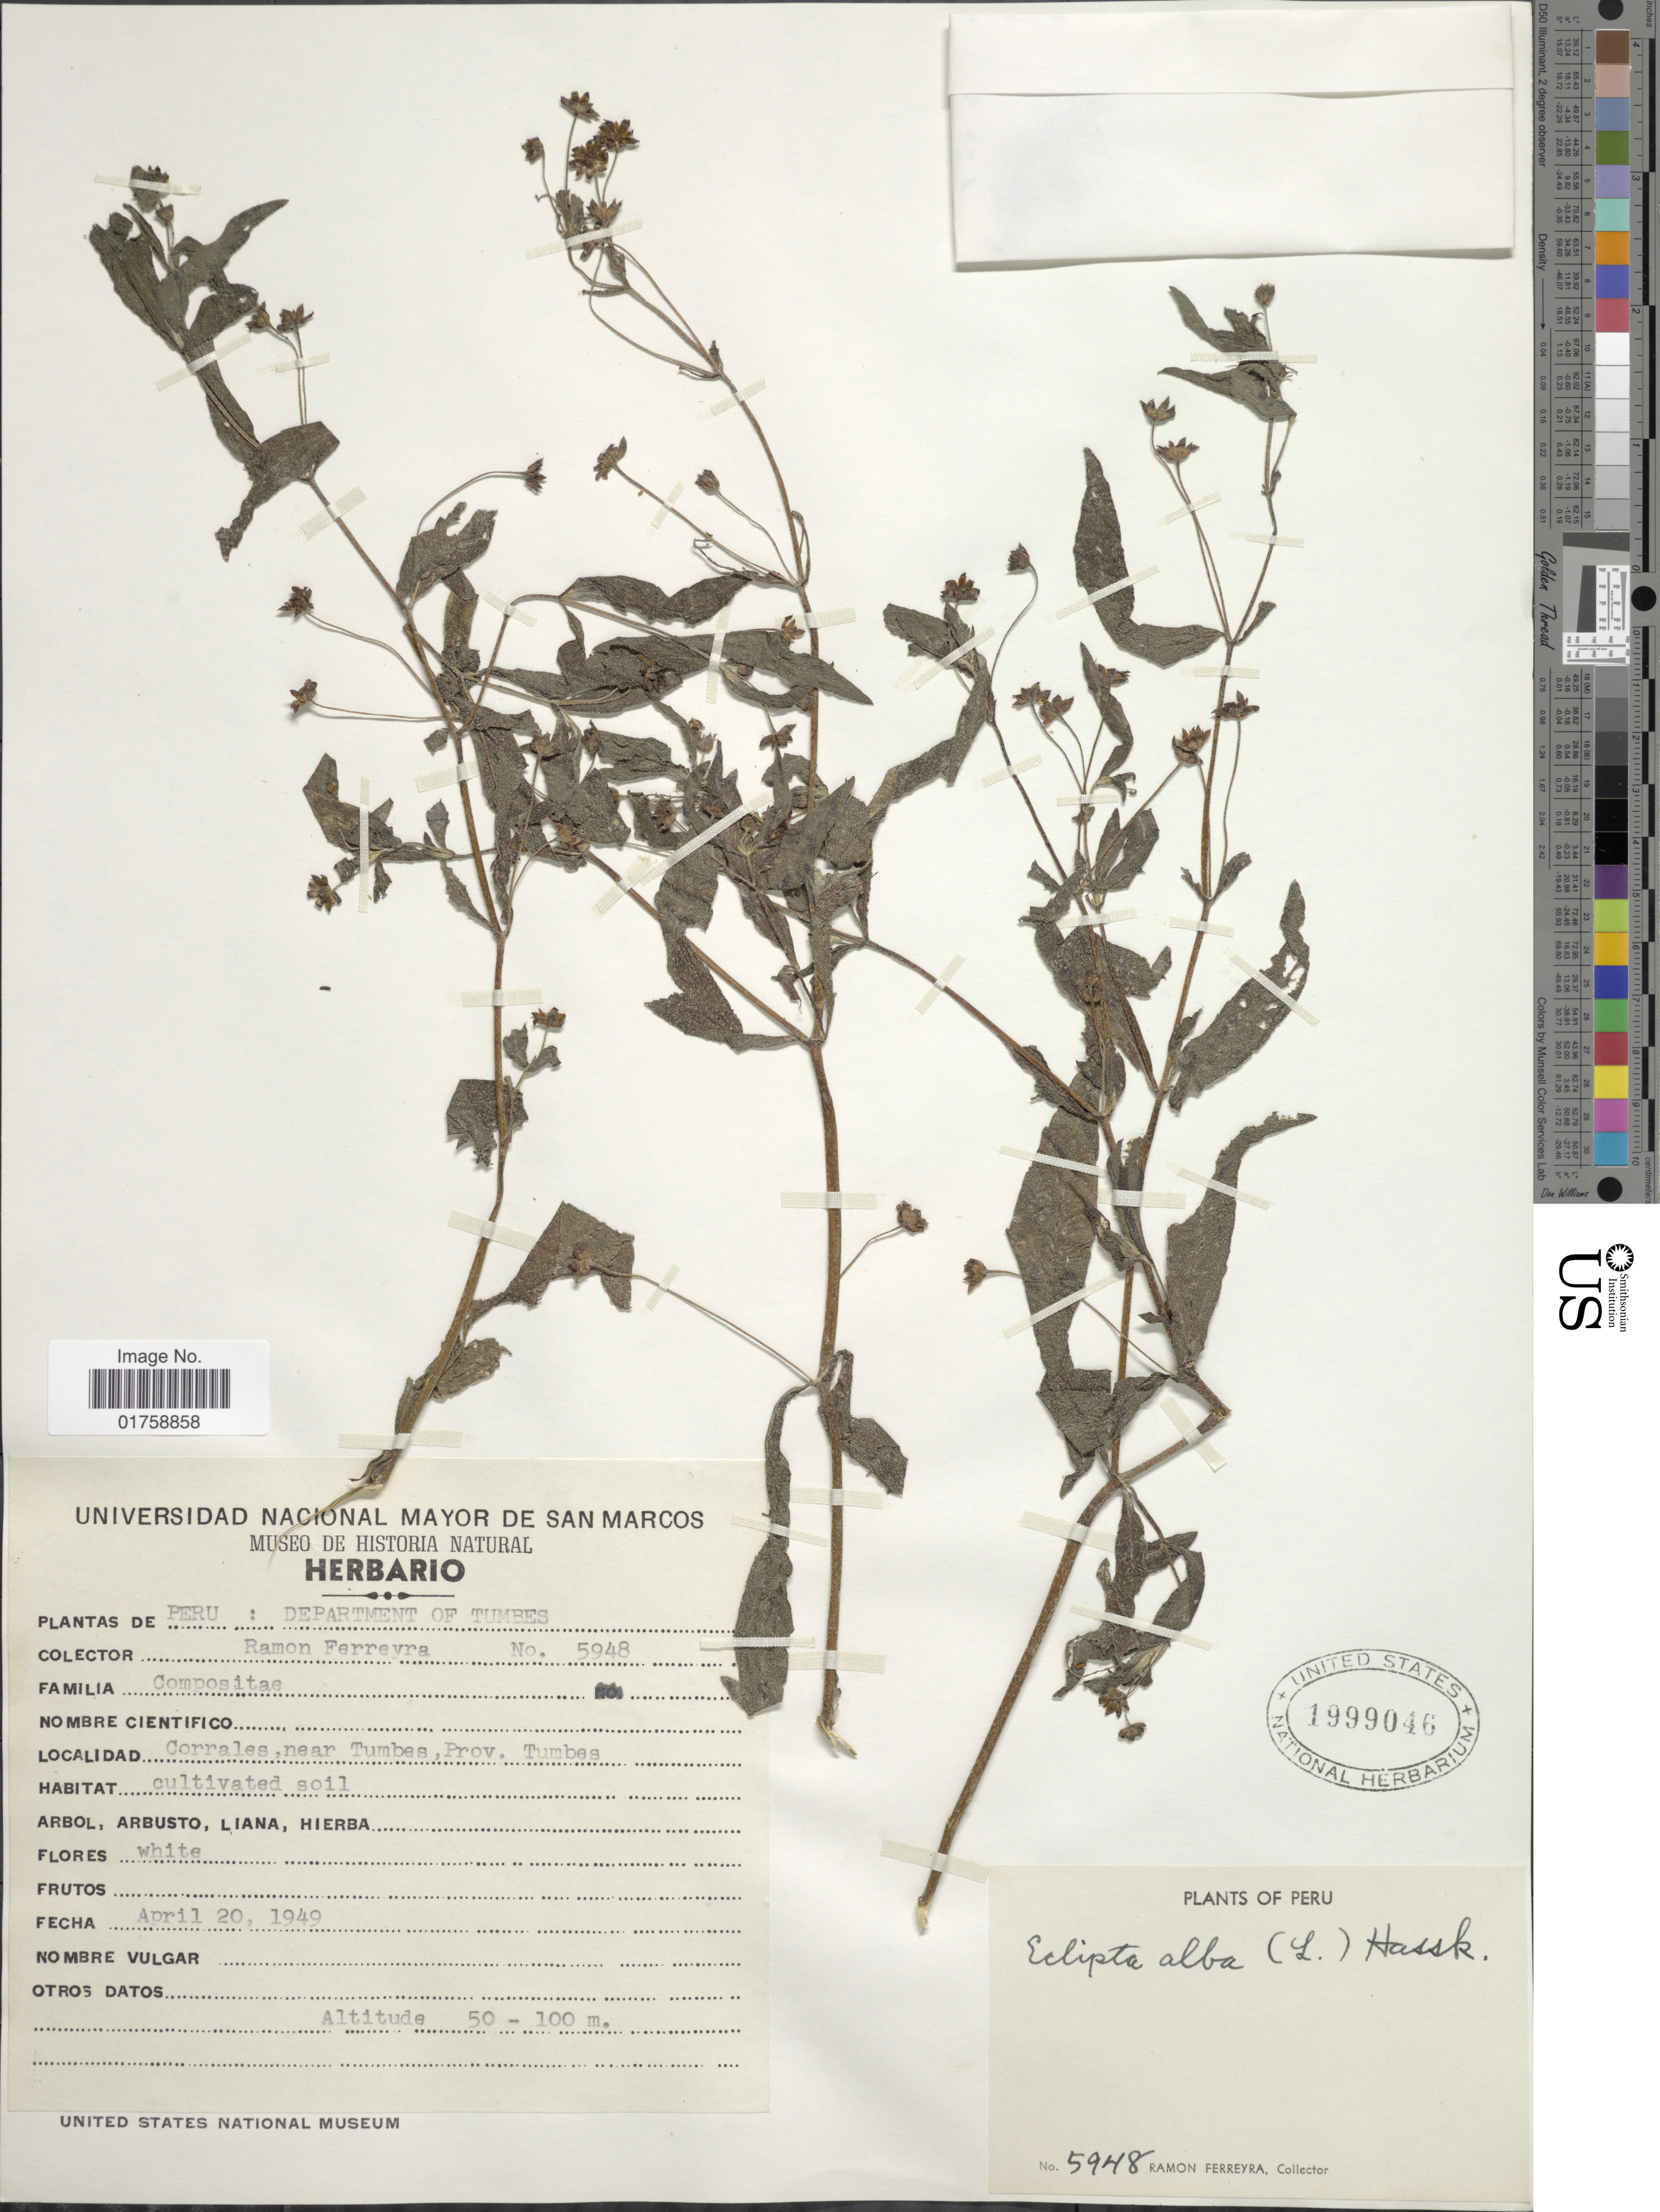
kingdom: Plantae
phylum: Tracheophyta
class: Magnoliopsida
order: Asterales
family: Asteraceae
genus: Eclipta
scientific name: Eclipta alba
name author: (L.) Hassk.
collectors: R. A. Ferreyra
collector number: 5948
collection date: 1949-04-20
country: Peru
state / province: Tumbes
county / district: Tumbes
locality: Peru: Department of Tumbes. Corrales, near Tumbes, Prov. Tumbes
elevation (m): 50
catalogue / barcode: US 1999046